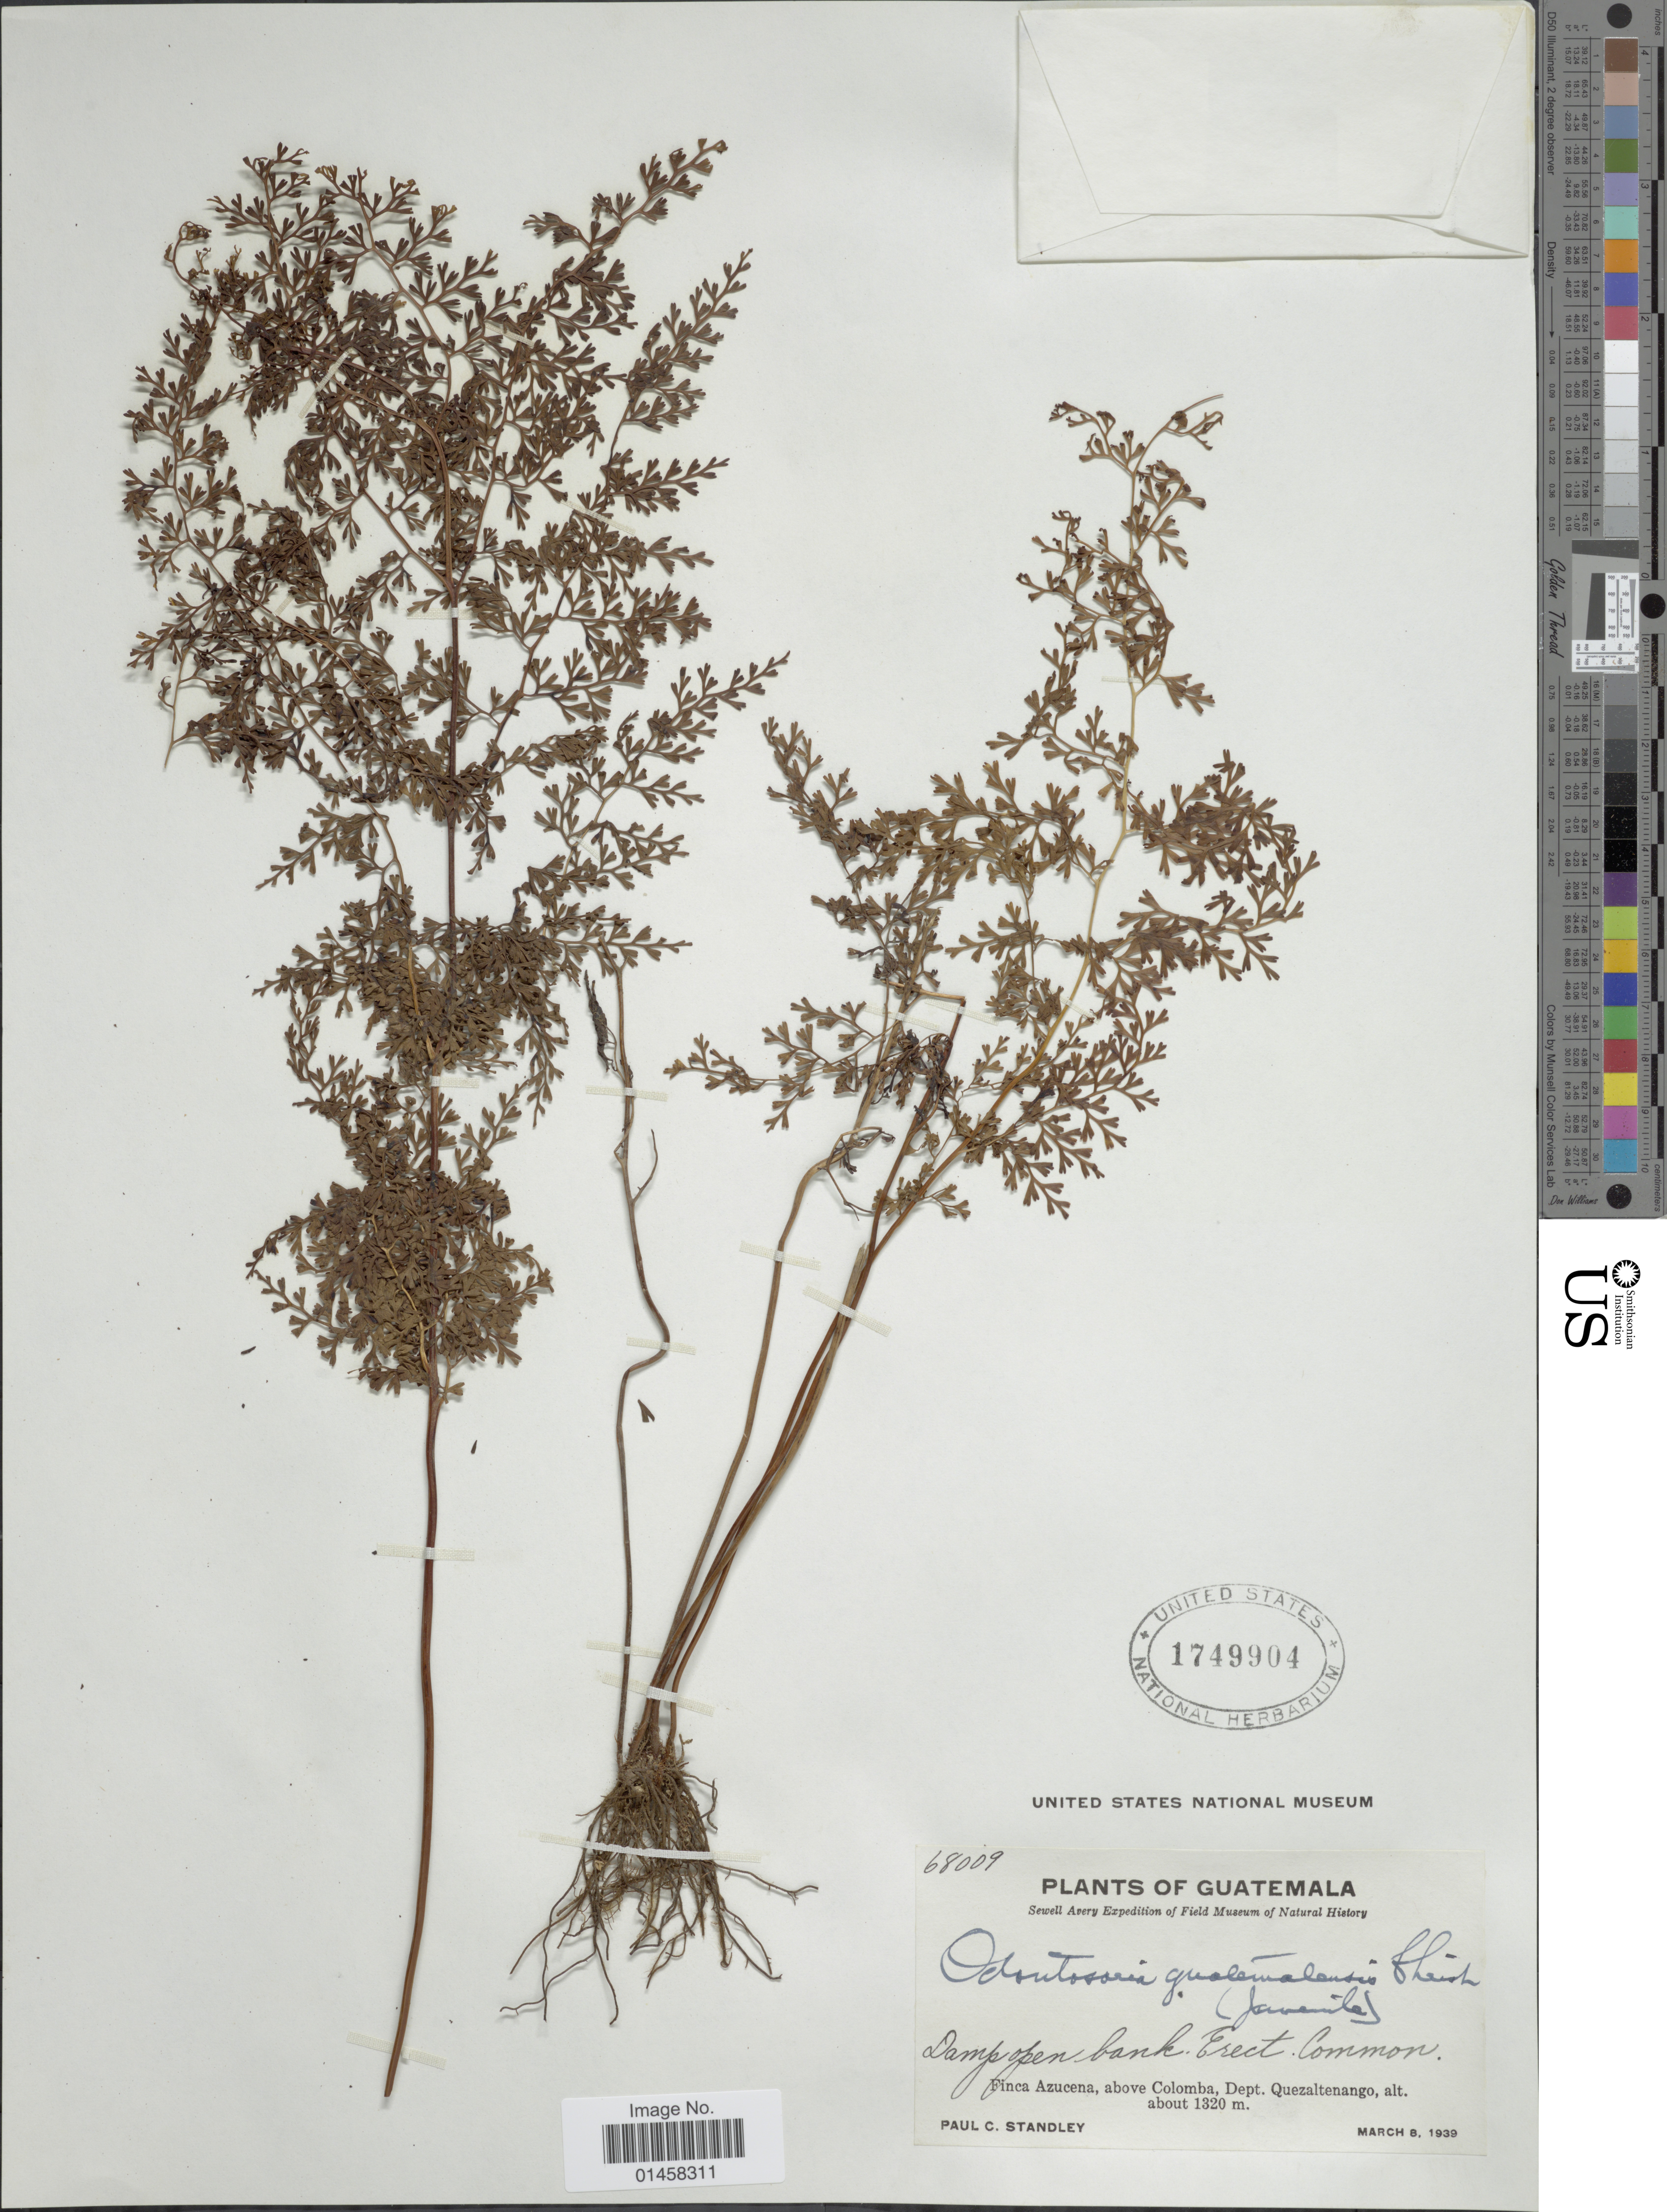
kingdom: Plantae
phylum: Tracheophyta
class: Polypodiopsida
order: Polypodiales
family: Lindsaeaceae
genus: Odontosoria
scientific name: Odontosoria guatemalensis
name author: Christ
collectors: P. C. Standley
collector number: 68009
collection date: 1939-03-08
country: Guatemala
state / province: Quetzaltenango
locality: Finca Azucena, above Colomba, Dept. Quezaltenango.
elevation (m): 1320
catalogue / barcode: US 1749904